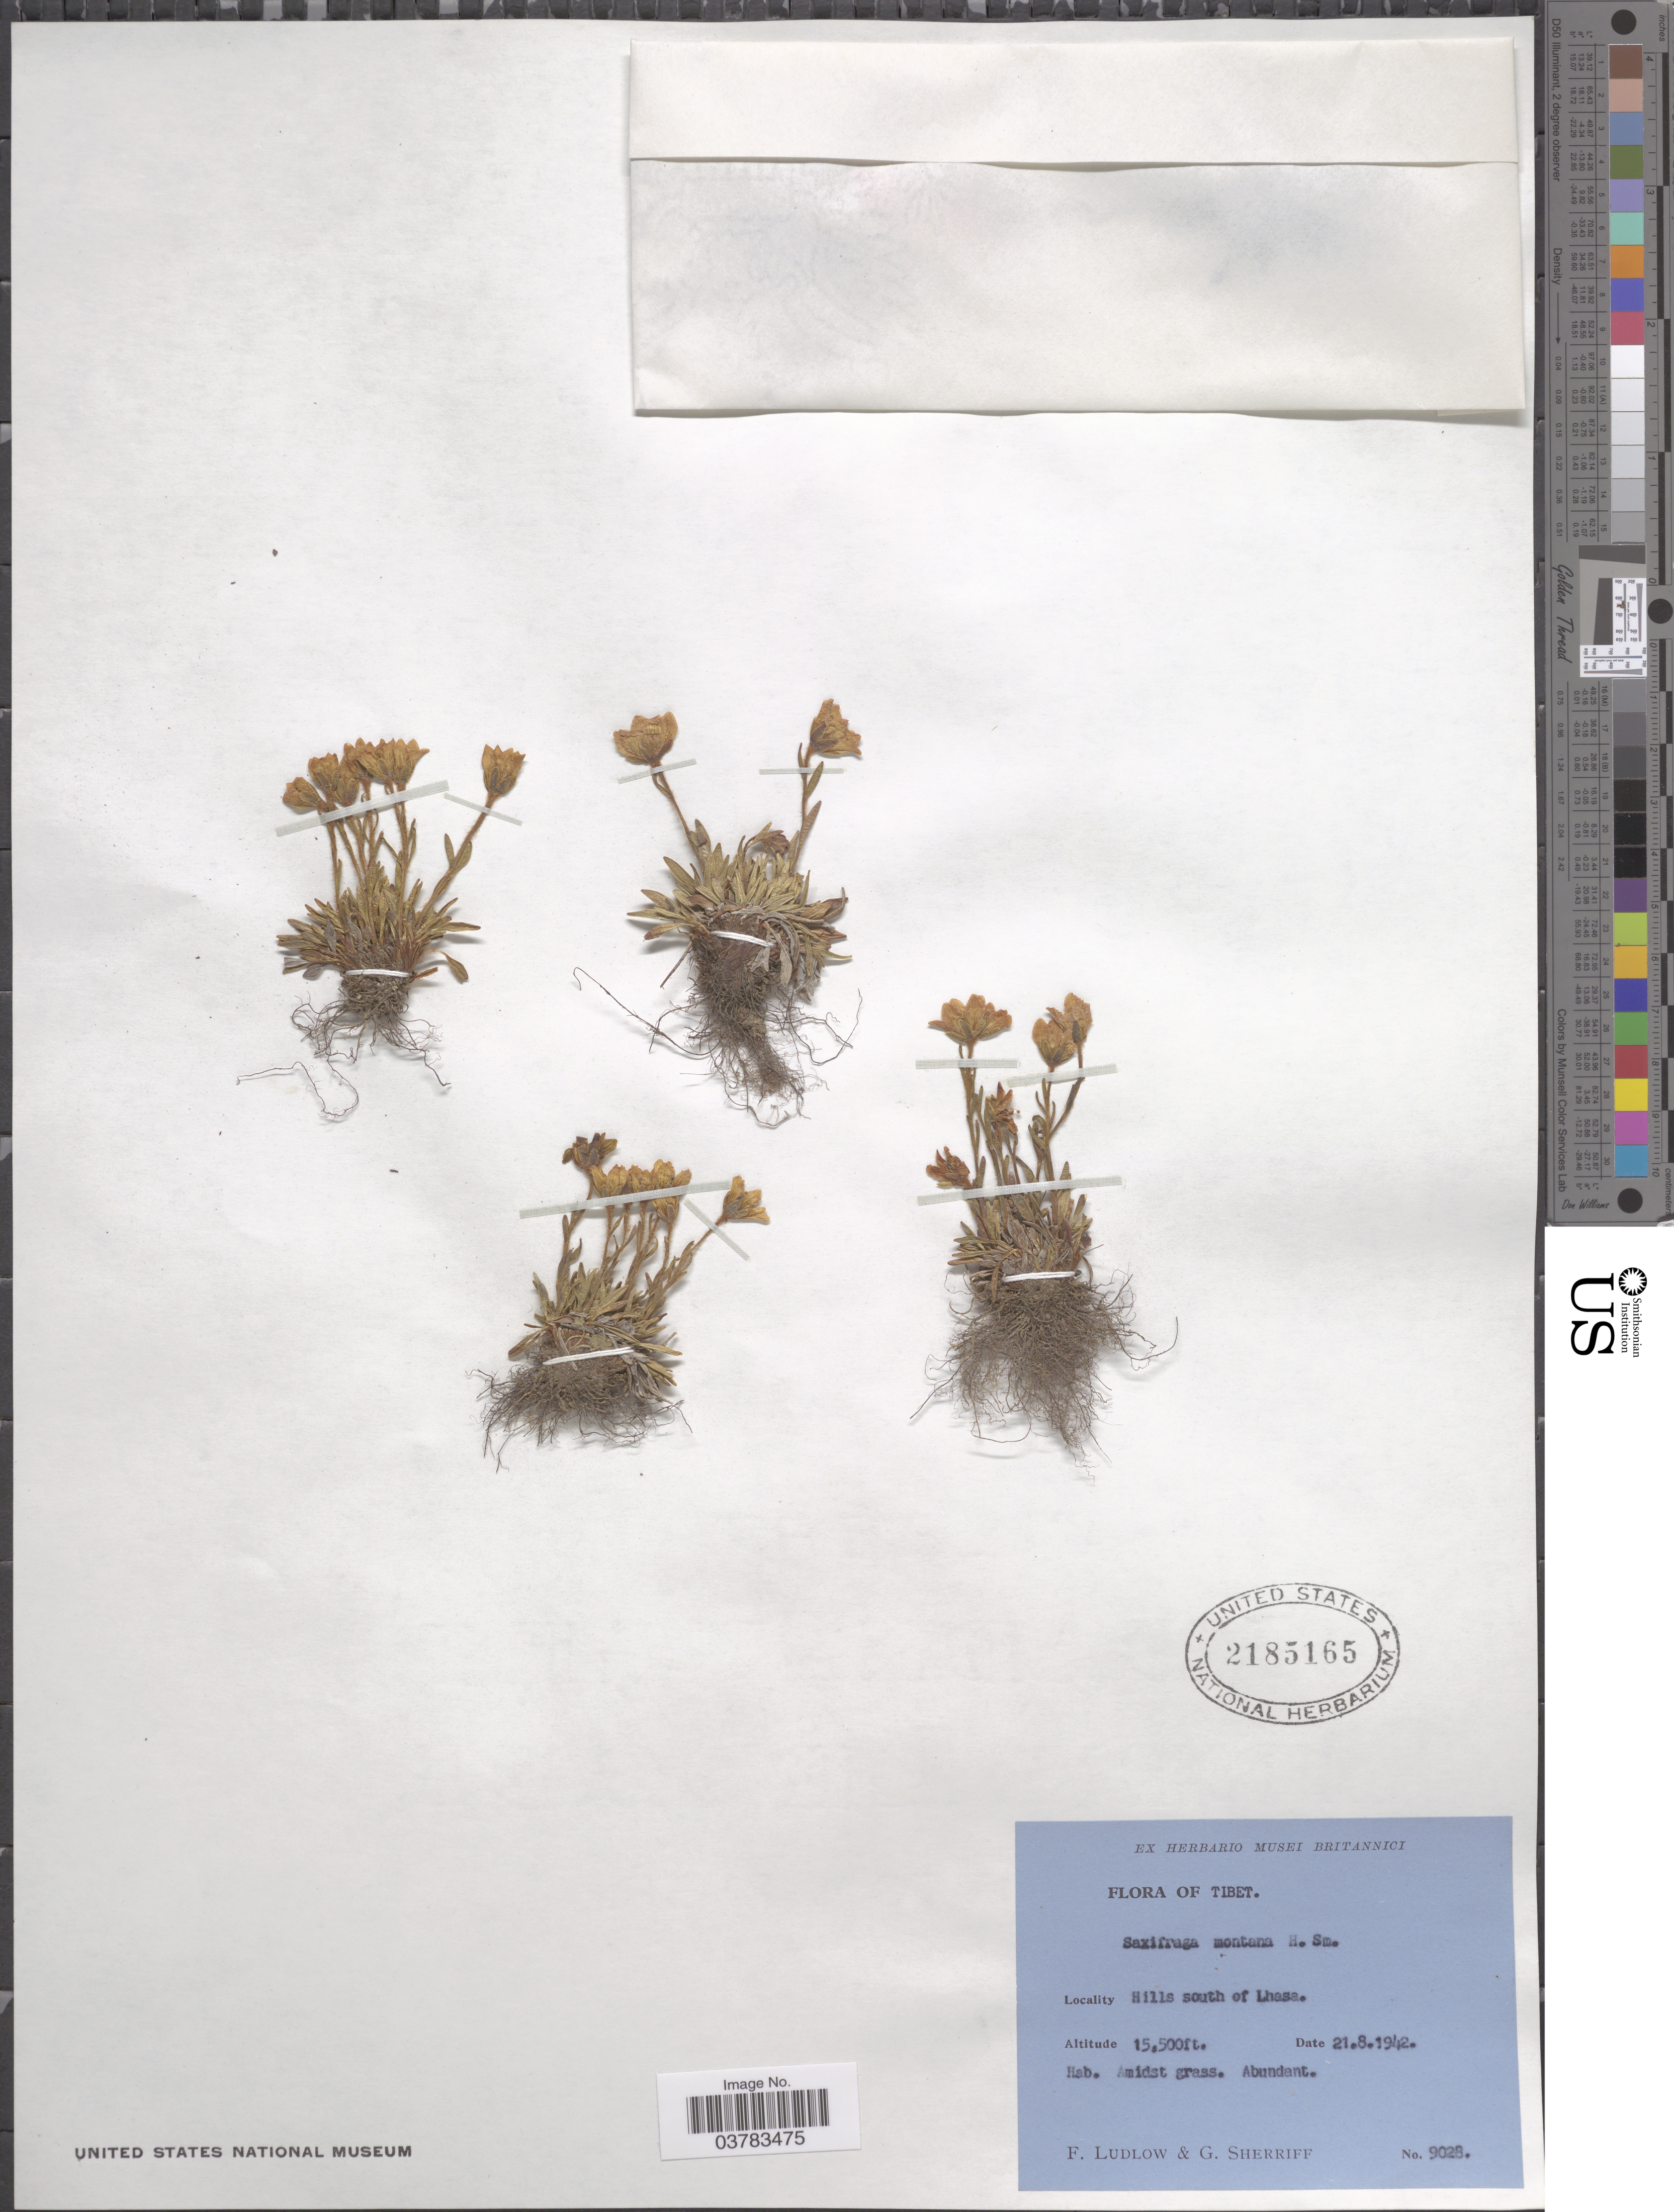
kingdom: Plantae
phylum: Tracheophyta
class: Magnoliopsida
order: Saxifragales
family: Saxifragaceae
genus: Saxifraga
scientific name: Saxifraga sinomontana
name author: J.T. Pan & Gornall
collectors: F. Ludlow & G. Sherriff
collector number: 9028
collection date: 1942-08-21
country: China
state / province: Xizang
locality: Tibet. Hills south of Lhasa.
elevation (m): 4724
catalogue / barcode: US 2185165